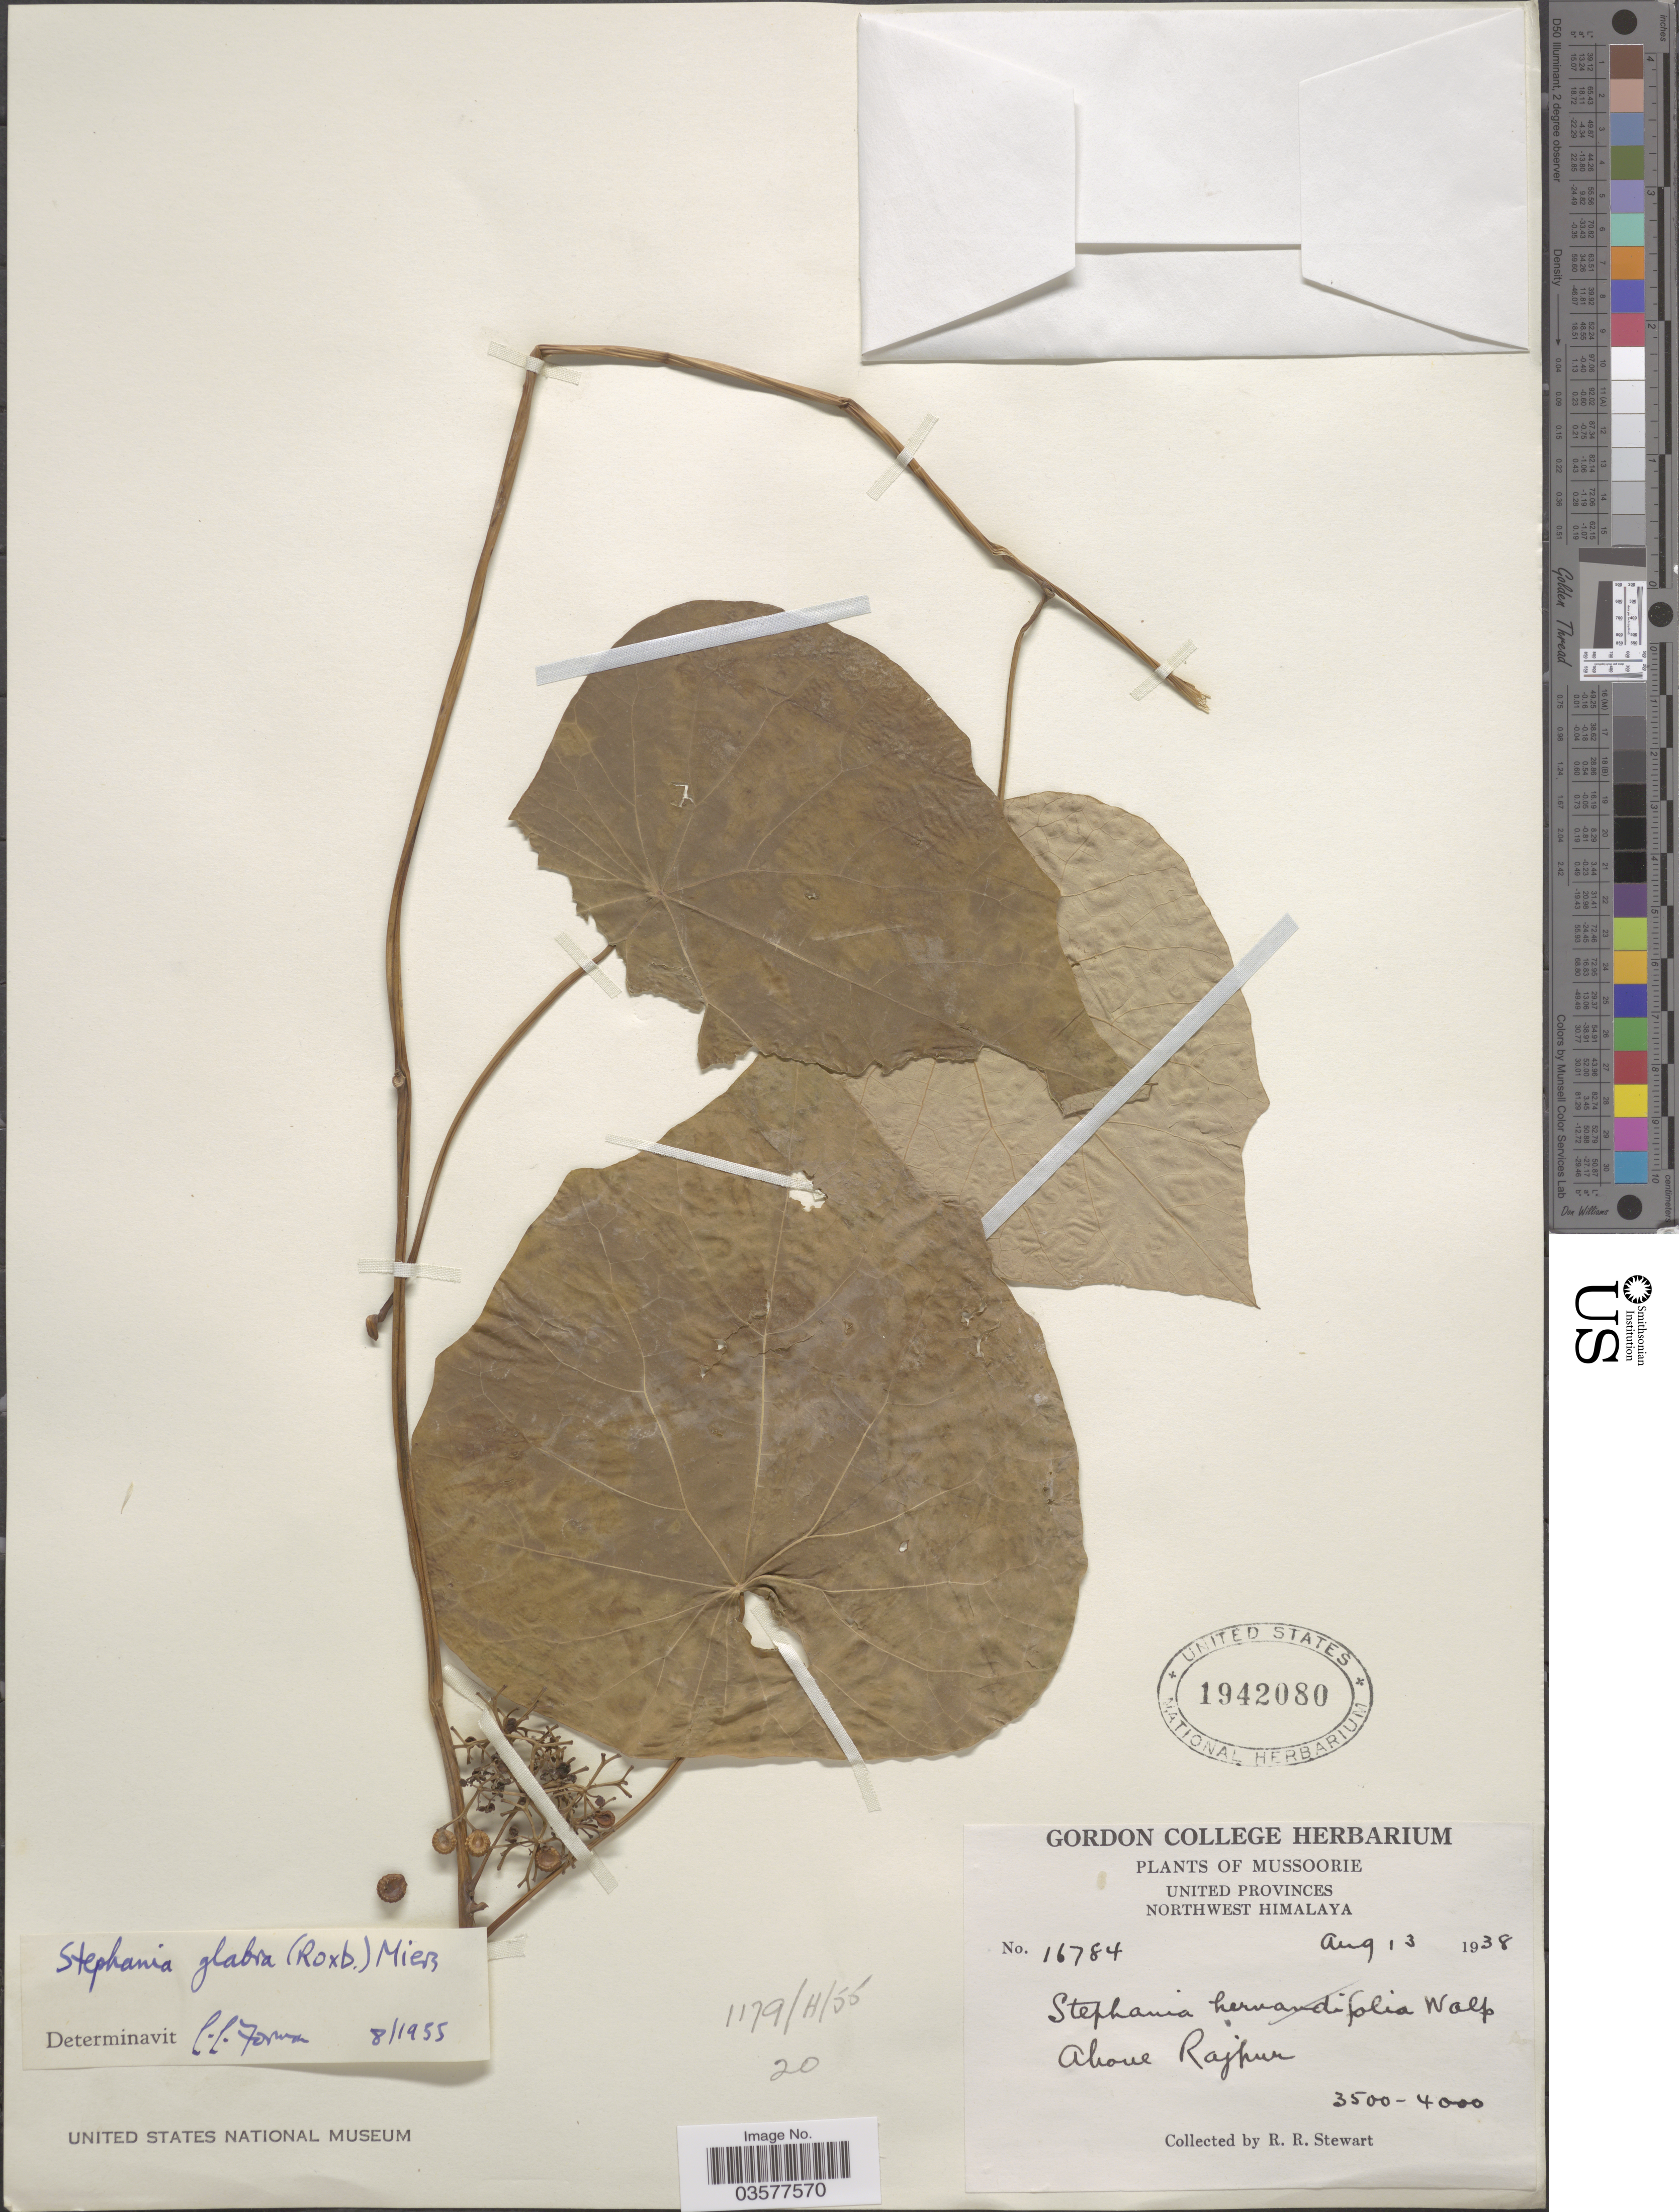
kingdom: Plantae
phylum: Tracheophyta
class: Magnoliopsida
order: Ranunculales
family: Menispermaceae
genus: Stephania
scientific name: Stephania glabra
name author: (Roxb.) Miers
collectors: R. Stewart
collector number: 16784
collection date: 1938-08-13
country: India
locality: Mussoorie. United Provinces. Northwest Himalaya. Above Rajpur.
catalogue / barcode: US 1942080